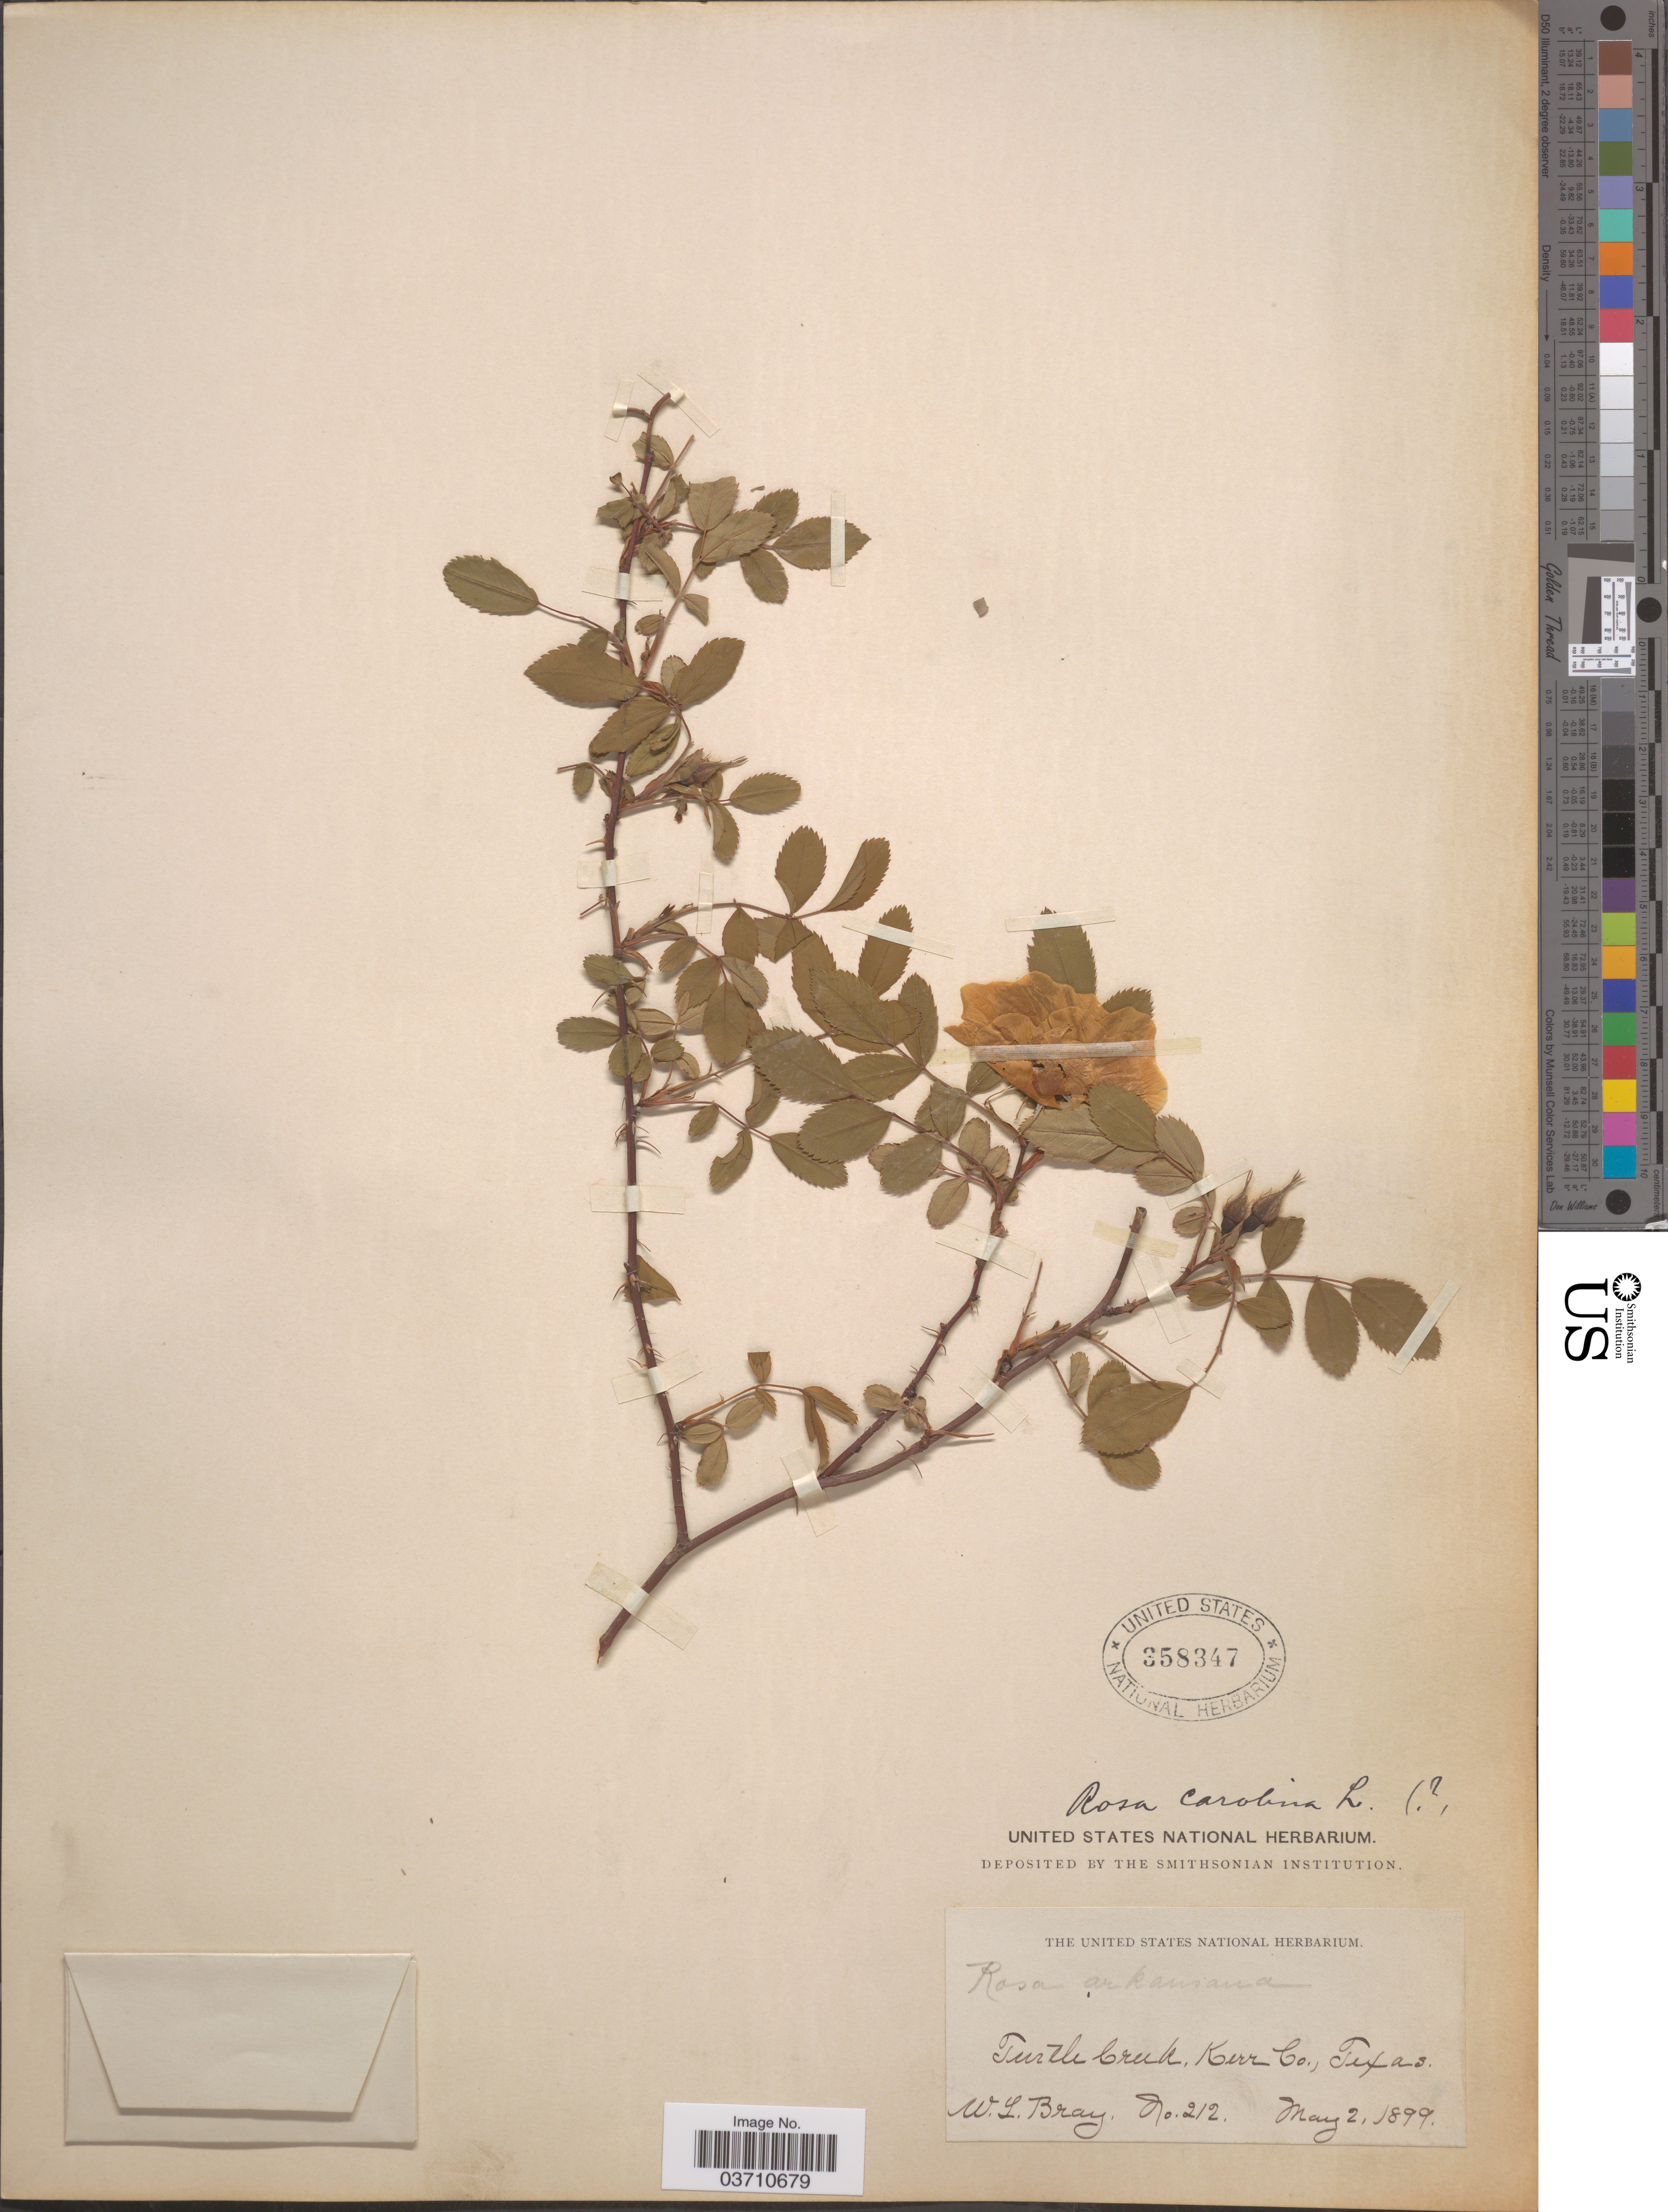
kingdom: Plantae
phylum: Tracheophyta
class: Magnoliopsida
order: Rosales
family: Rosaceae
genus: Rosa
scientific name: Rosa carolina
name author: L.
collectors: W. L. Bray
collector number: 212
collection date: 1899-05-02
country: United States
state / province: Texas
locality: Turtle Creek, Kerr Co.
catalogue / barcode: US 358347